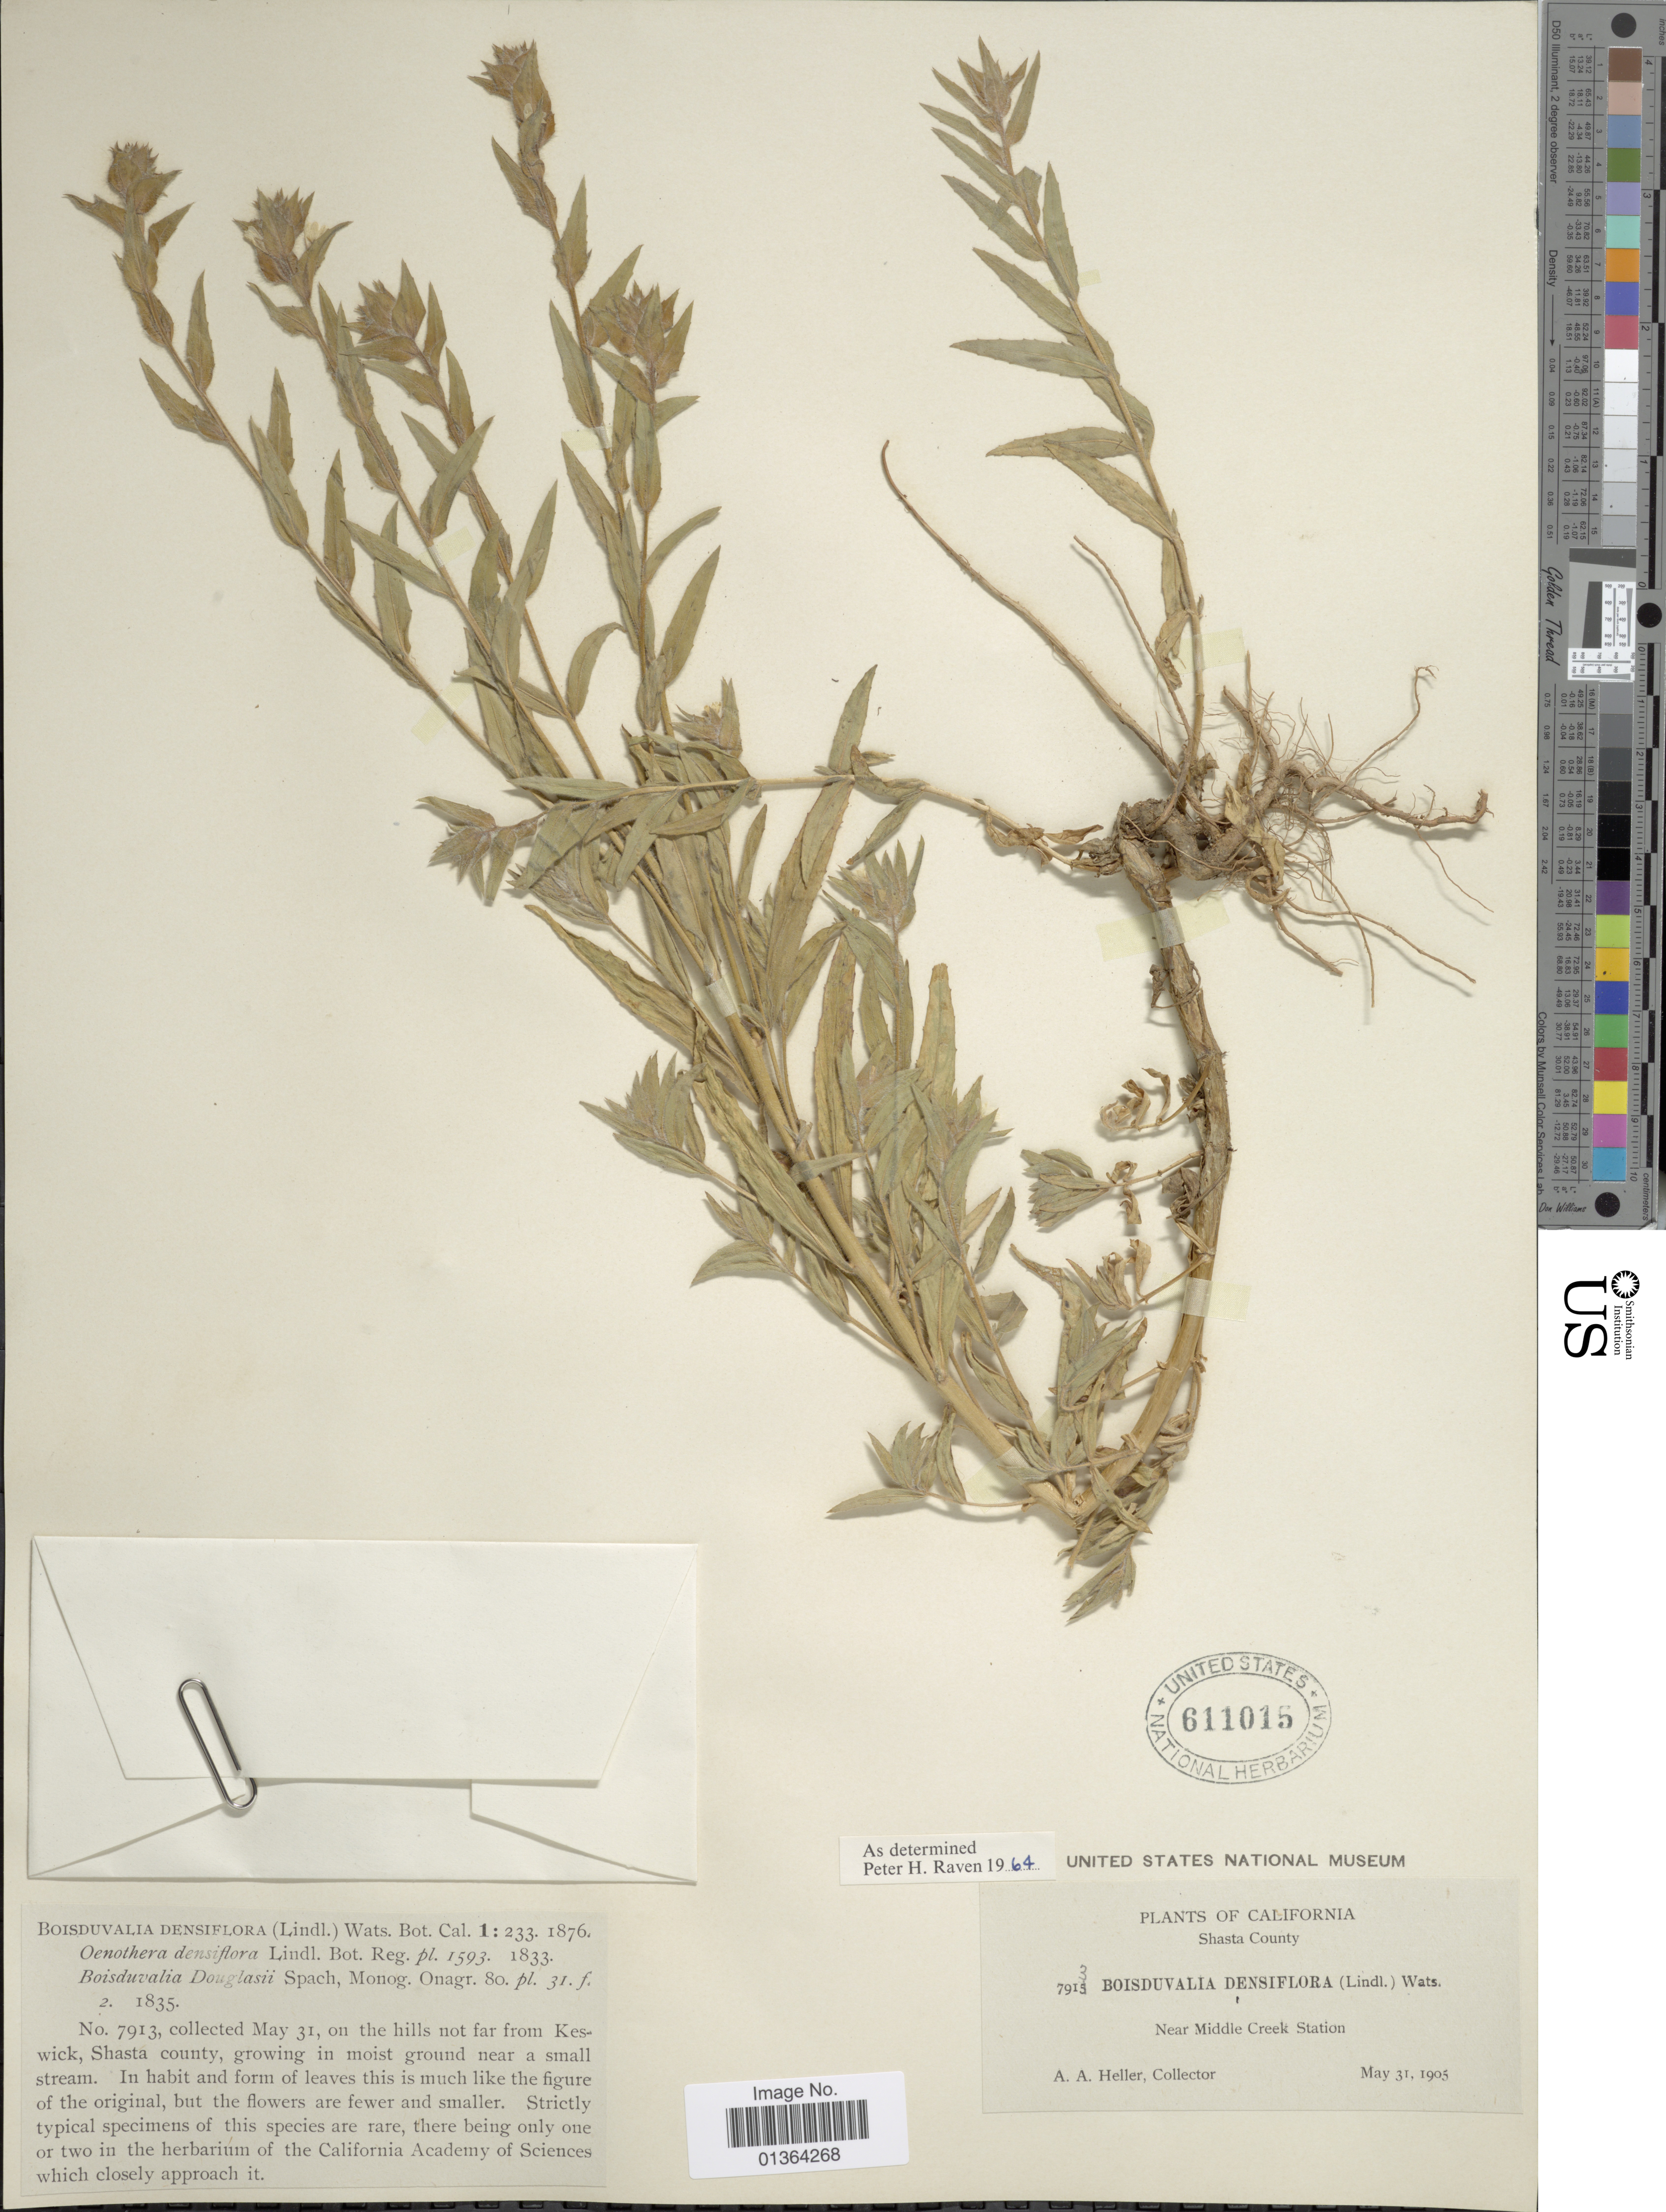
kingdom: Plantae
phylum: Tracheophyta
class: Magnoliopsida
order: Myrtales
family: Onagraceae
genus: Epilobium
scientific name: Epilobium densiflorum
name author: (Lindl.) Hoch & P.H. Raven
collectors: A. A. Heller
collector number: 7913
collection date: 1905-05-31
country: United States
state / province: California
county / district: Shasta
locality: Shasta County. Near Middle Creek Station.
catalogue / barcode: US 611015